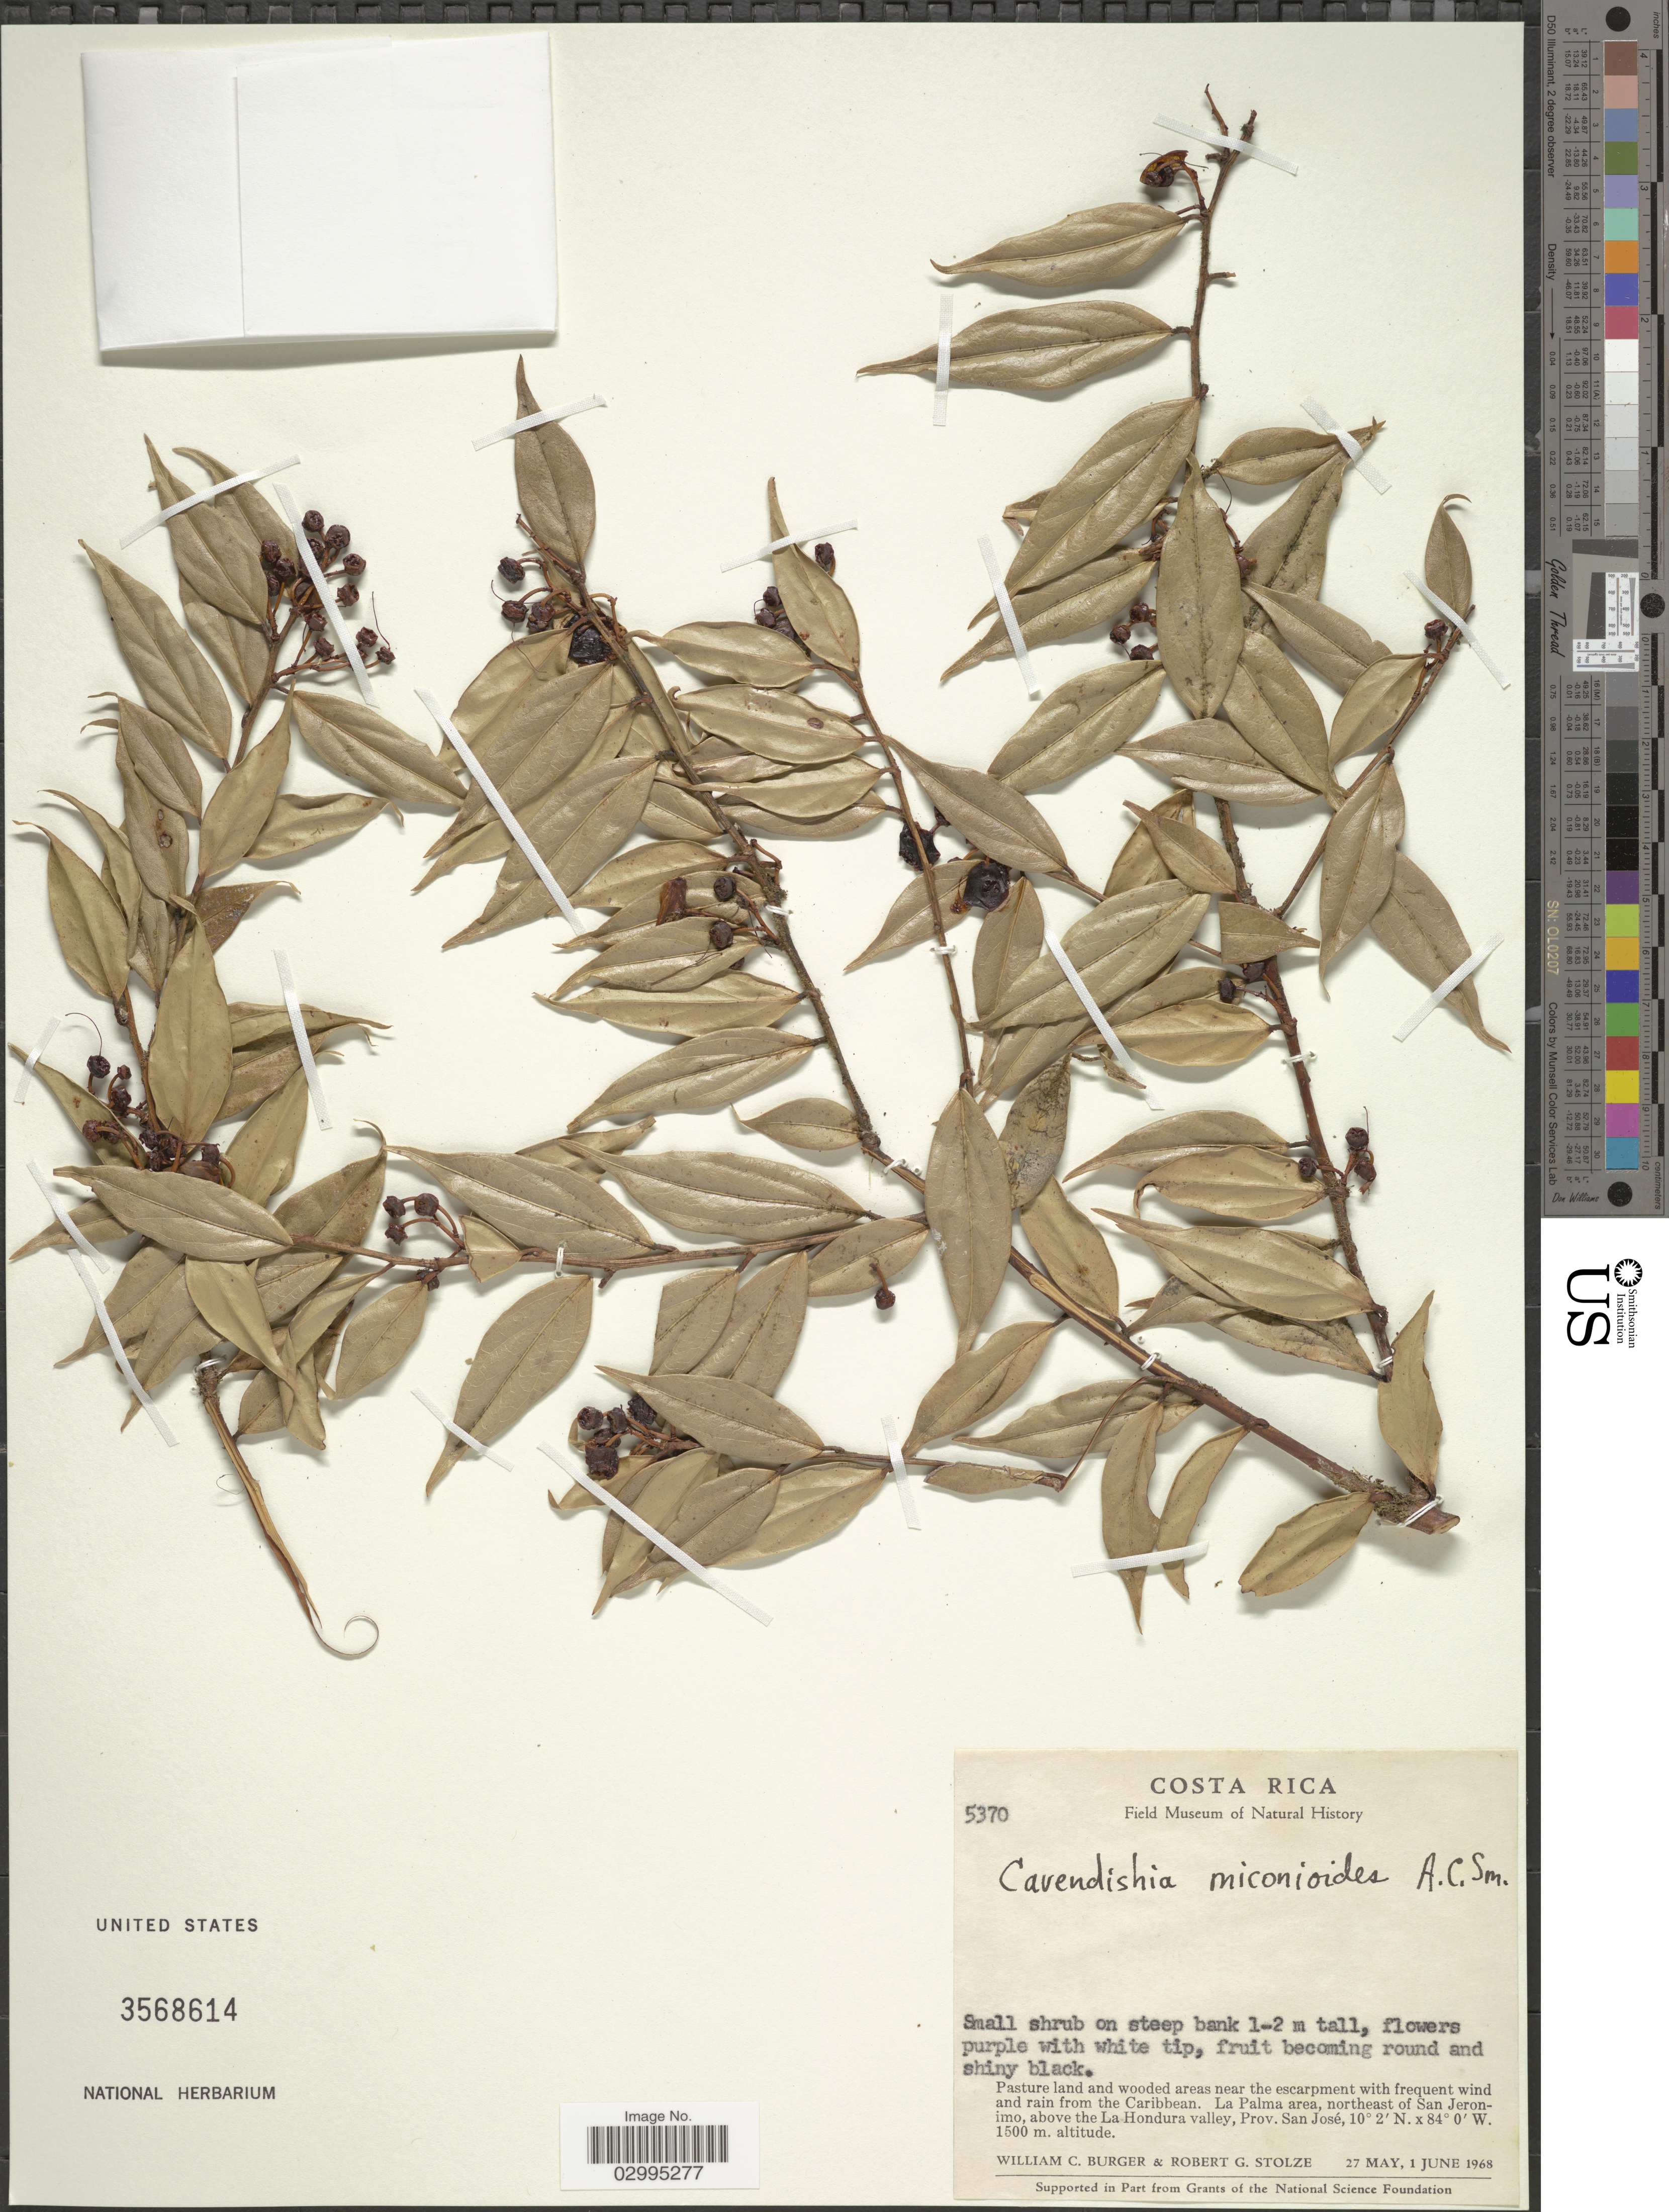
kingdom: Plantae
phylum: Tracheophyta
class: Magnoliopsida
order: Ericales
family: Ericaceae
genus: Cavendishia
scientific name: Cavendishia miconioides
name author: A.C. Sm.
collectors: W. Burger & R. G. Stolze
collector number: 5370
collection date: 1968-05-27/1968-06-01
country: Costa Rica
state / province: San José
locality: La Palma area, northeast of San Jeronimo, above the La Hondura valley.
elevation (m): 1500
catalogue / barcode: US 3568614